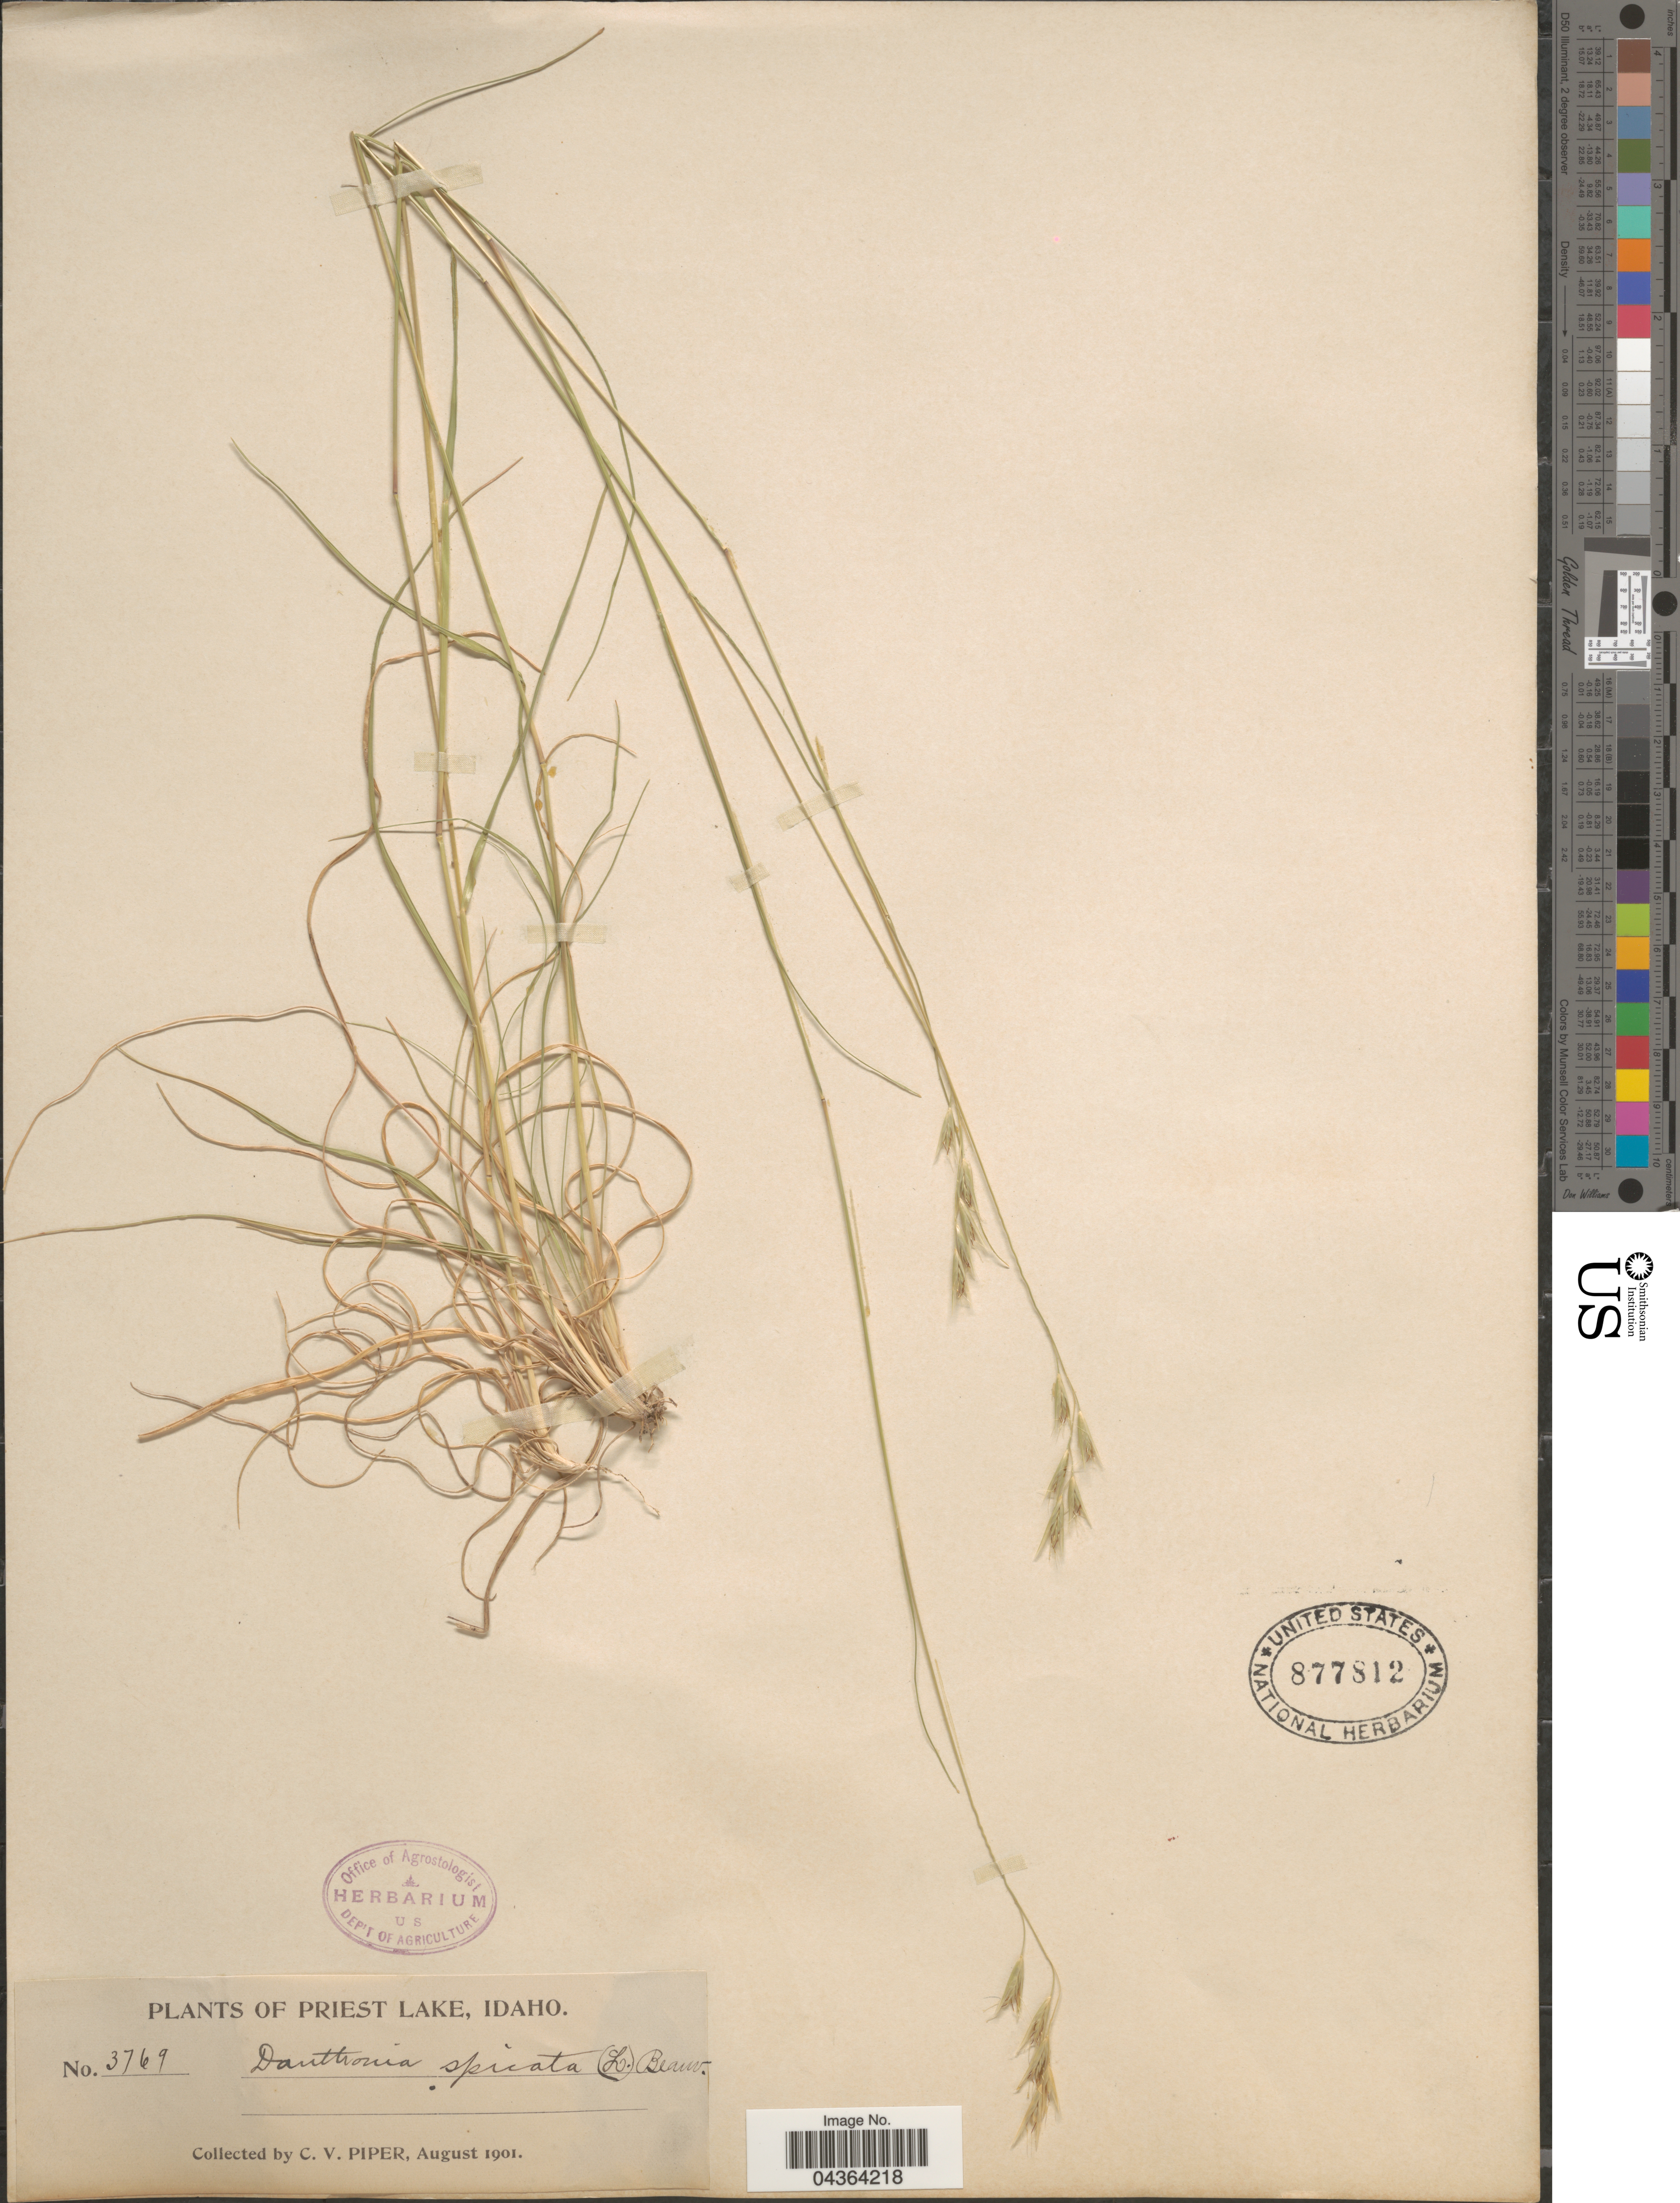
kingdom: Plantae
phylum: Tracheophyta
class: Liliopsida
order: Poales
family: Poaceae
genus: Danthonia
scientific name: Danthonia spicata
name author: (L.) P. Beauv. ex Roem. & Schult.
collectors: C. V. Piper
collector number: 3769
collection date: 1901-08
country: United States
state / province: Idaho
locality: Priest Lake.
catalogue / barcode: US 877812